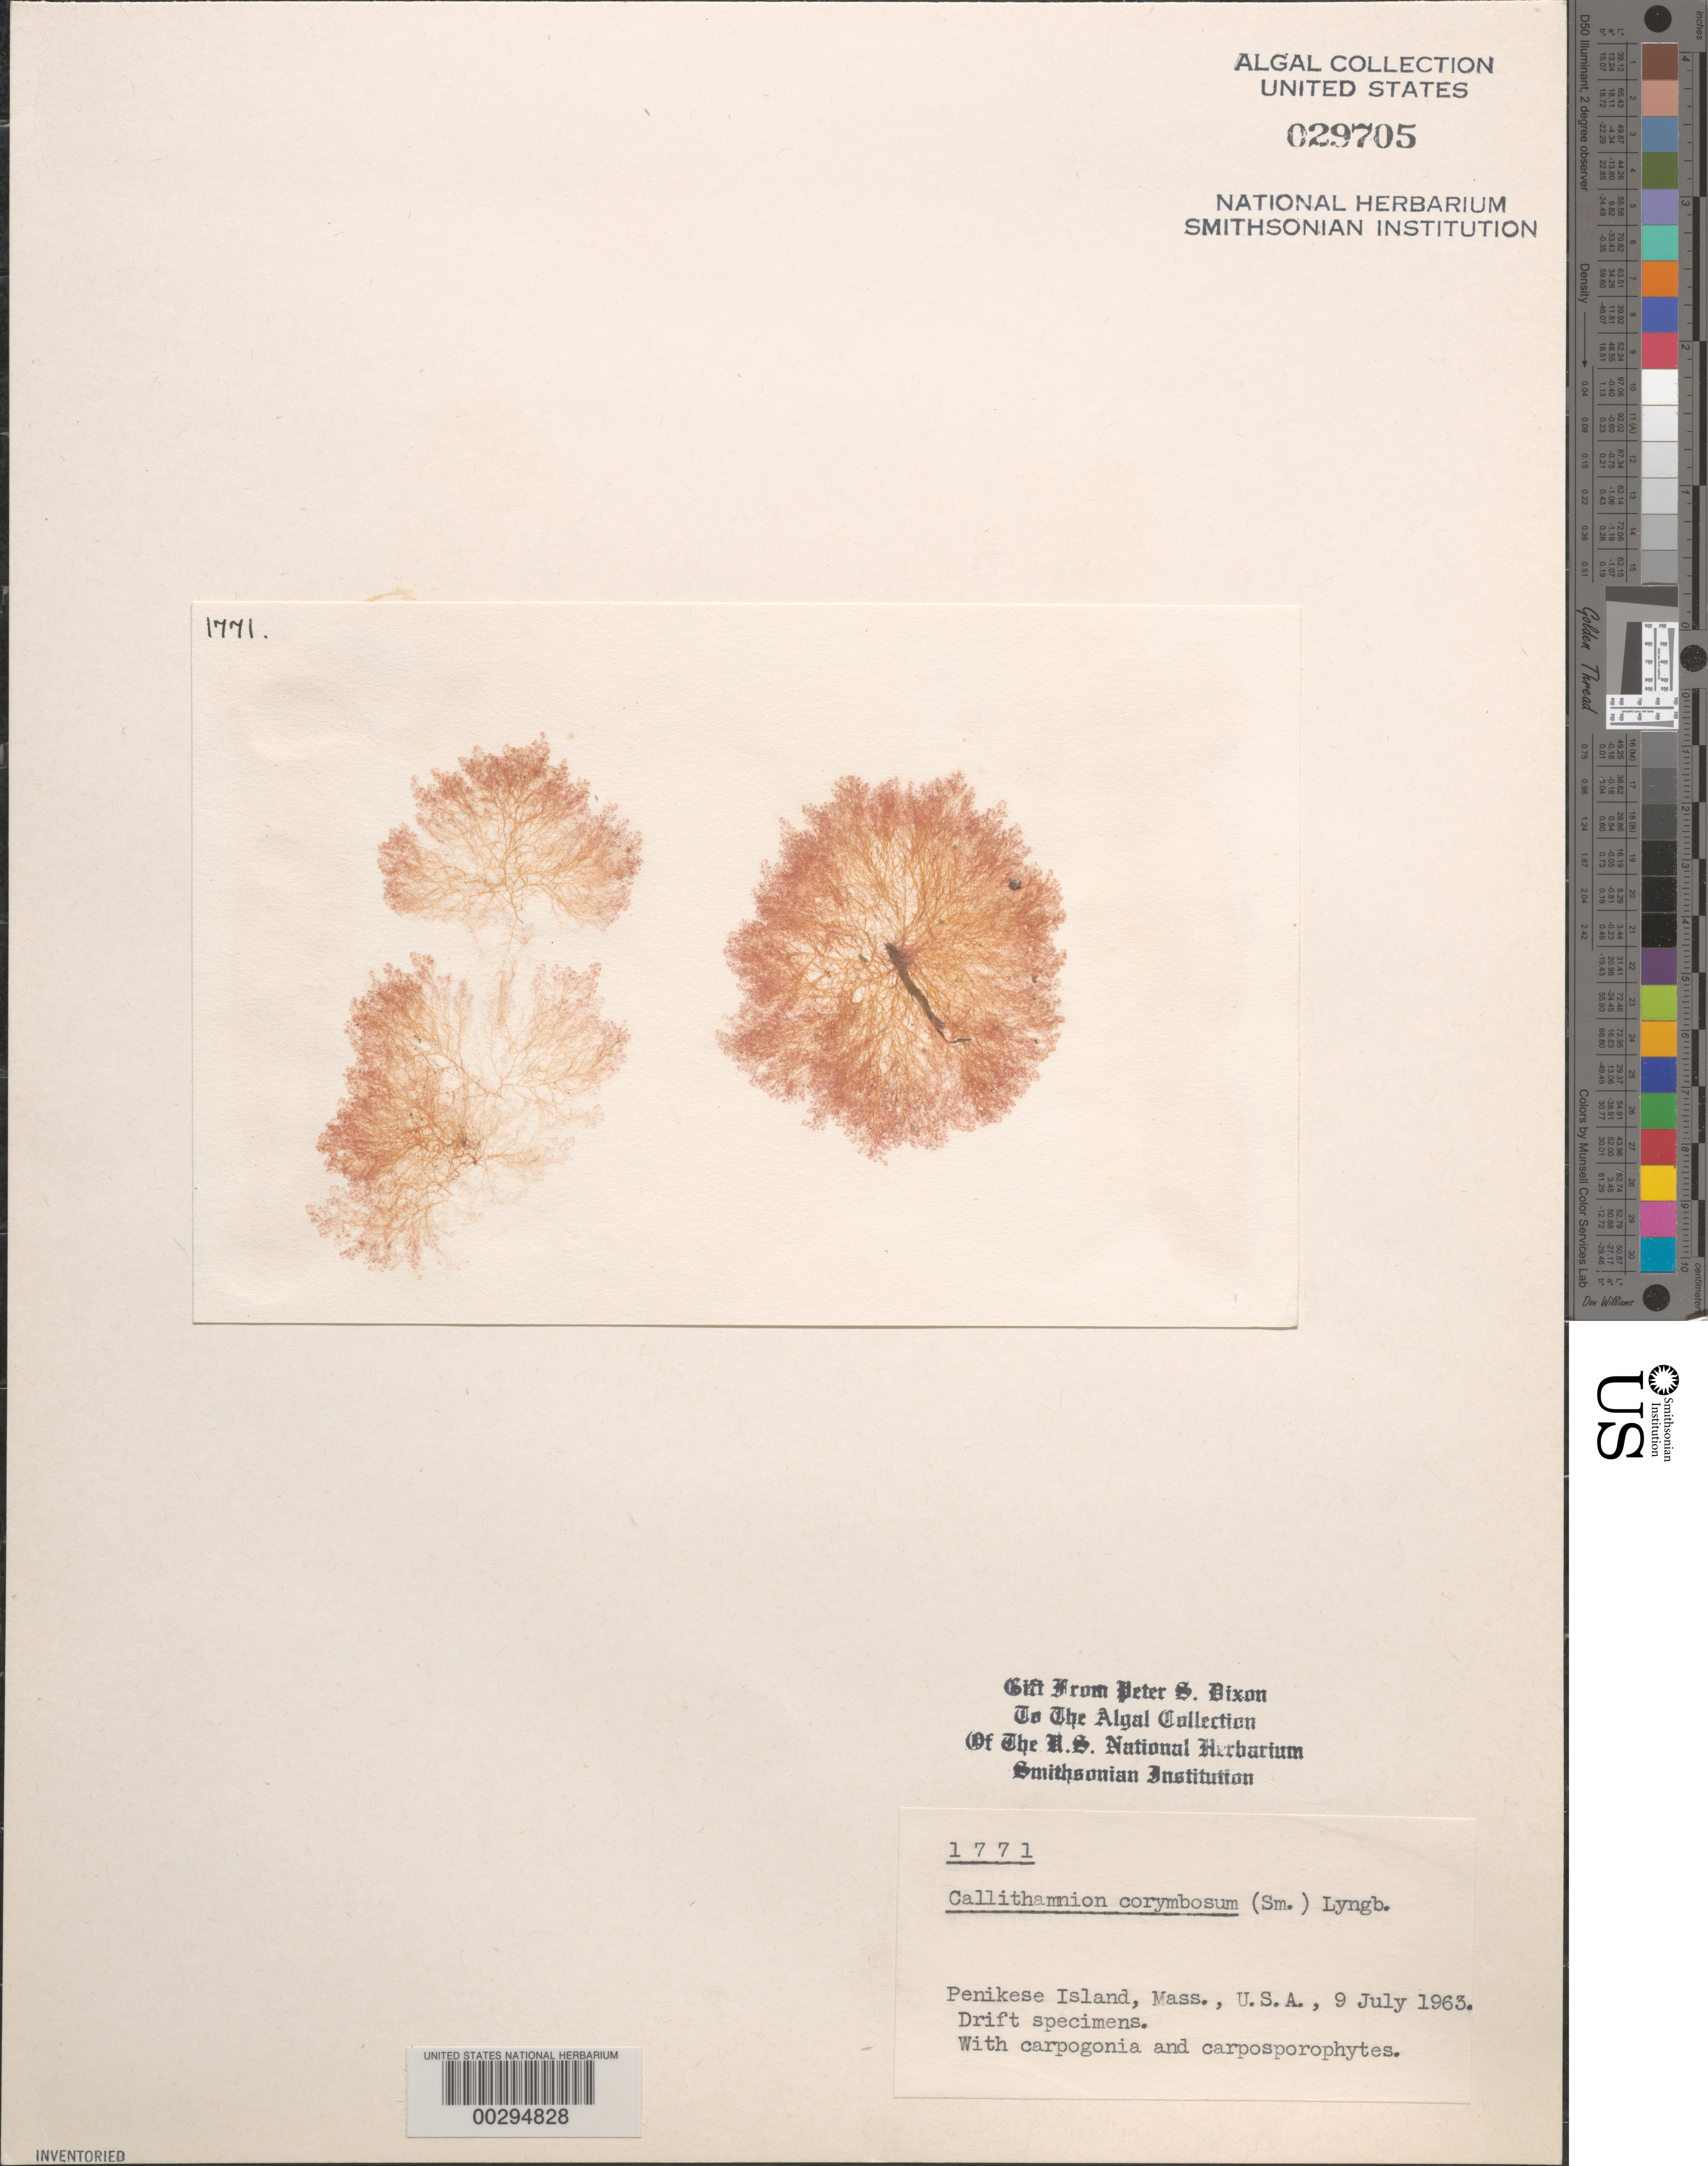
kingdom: Plantae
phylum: Rhodophyta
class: Florideophyceae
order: Ceramiales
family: Callithamniaceae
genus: Callithamnion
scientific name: Callithamnion corymbosum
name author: (Sm.) Lyngb.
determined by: Dixon, P. S.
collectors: P. S. Dixon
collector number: PSD 1771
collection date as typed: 09 Jul 1963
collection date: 1963-07-09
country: United States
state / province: Massachusetts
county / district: Dukes County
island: Penikese Island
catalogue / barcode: US 29705